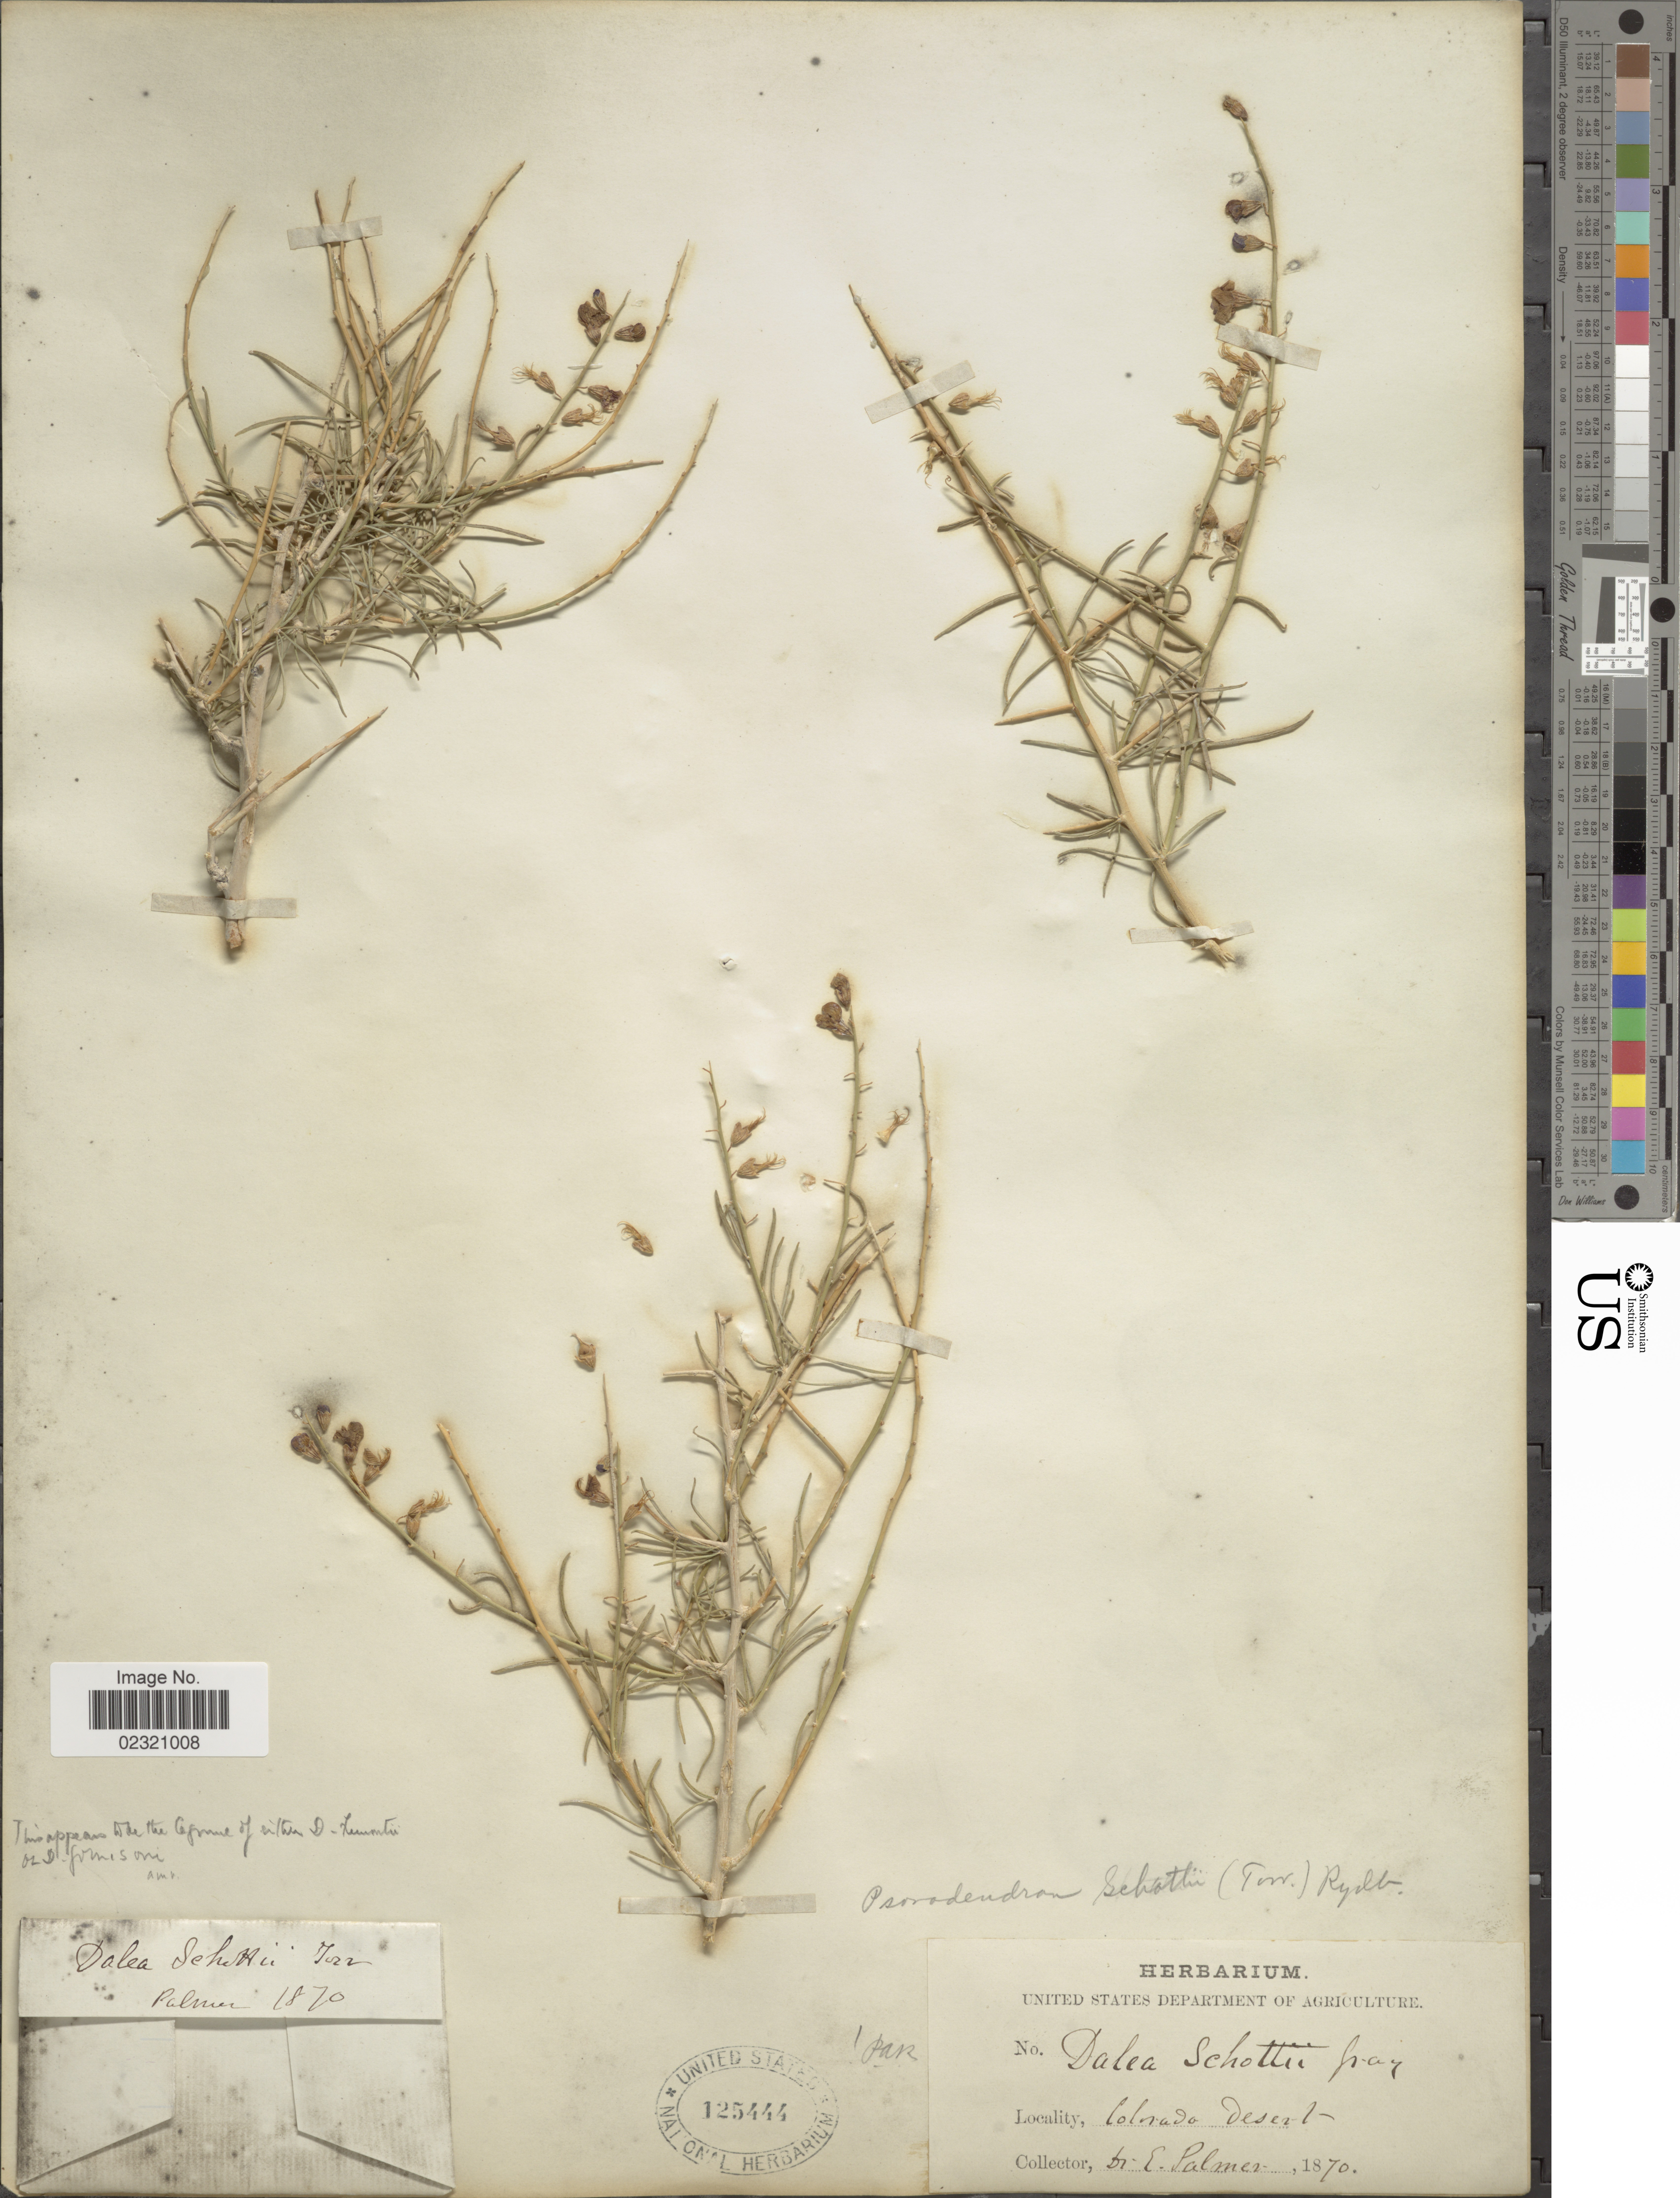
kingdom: Plantae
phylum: Tracheophyta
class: Magnoliopsida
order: Fabales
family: Fabaceae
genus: Psorothamnus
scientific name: Psorothamnus schottii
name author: (Torr.) Barneby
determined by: Strong, M. T., (US), Smithsonian Institution - National Museum of Natural History (UNITED STATES)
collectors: E. Palmer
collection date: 1870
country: United States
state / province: Colorado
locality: Colorado Desert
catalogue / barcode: US 125444